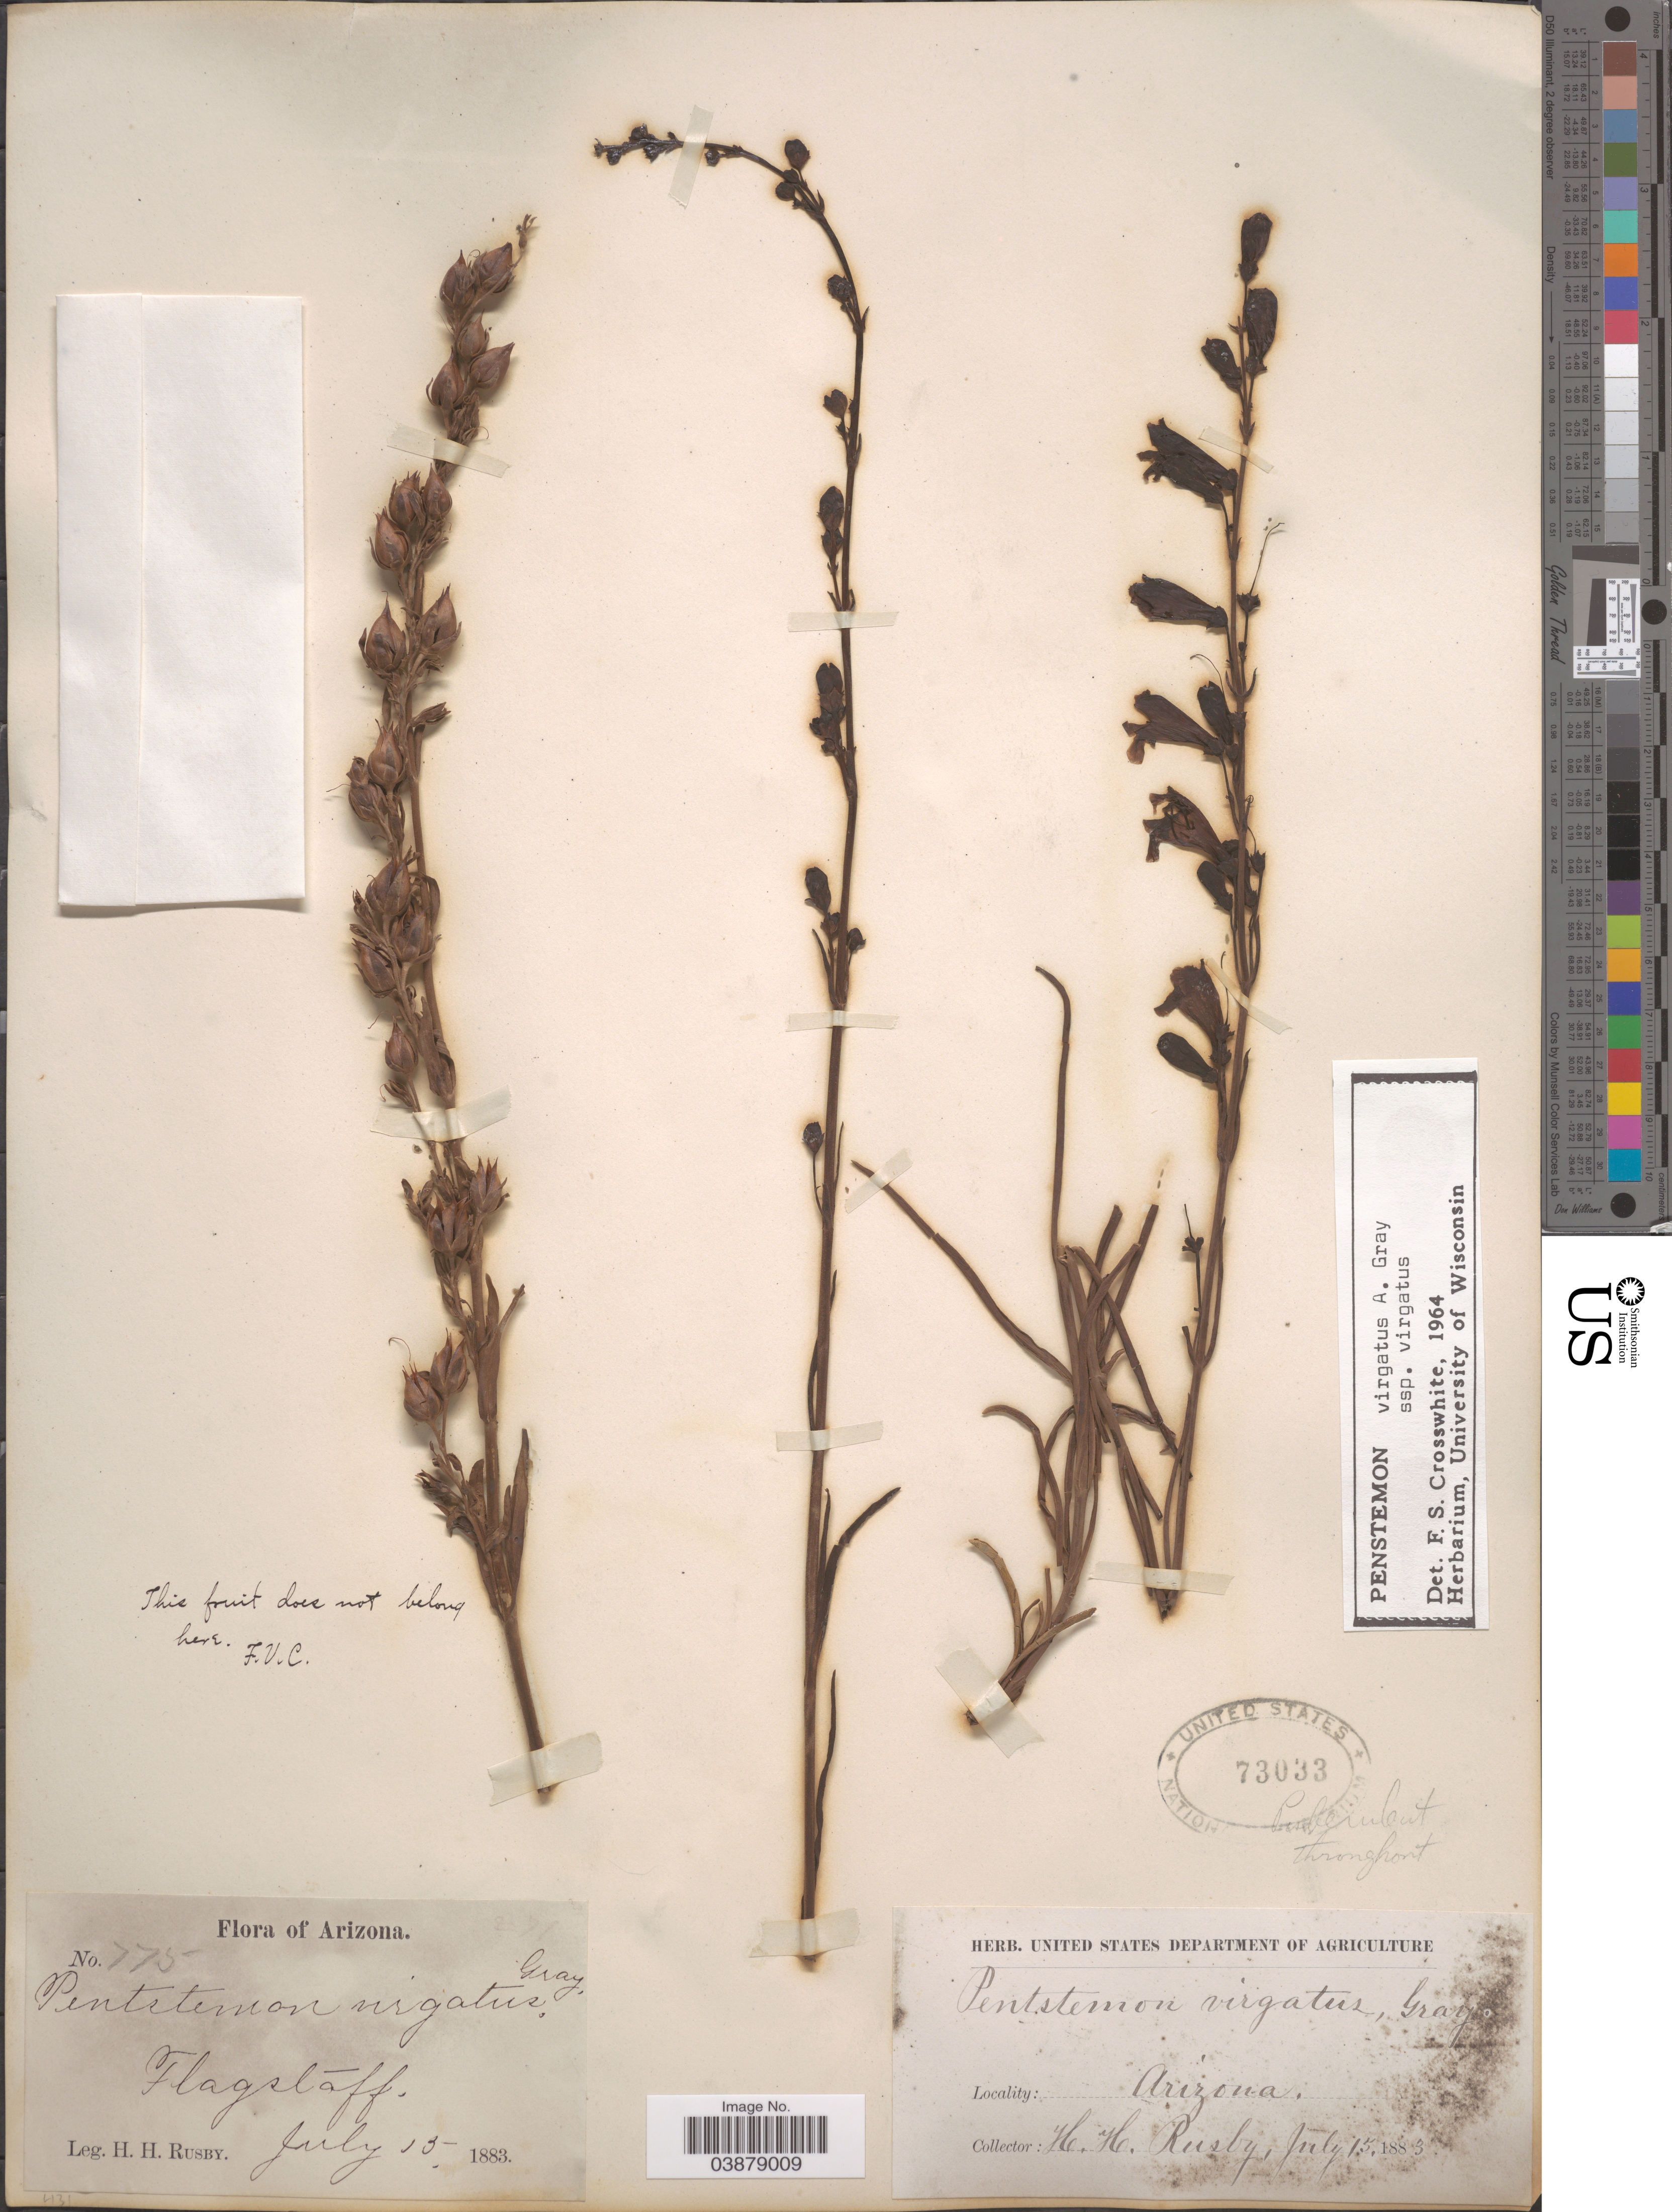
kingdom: Plantae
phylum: Tracheophyta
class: Magnoliopsida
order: Lamiales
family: Plantaginaceae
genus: Penstemon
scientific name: Penstemon virgatus subsp. virgatus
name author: A. Gray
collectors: H. H. Rusby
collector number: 775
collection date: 1883-07-15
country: United States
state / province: Arizona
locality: Flagstaff.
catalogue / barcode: US 73033